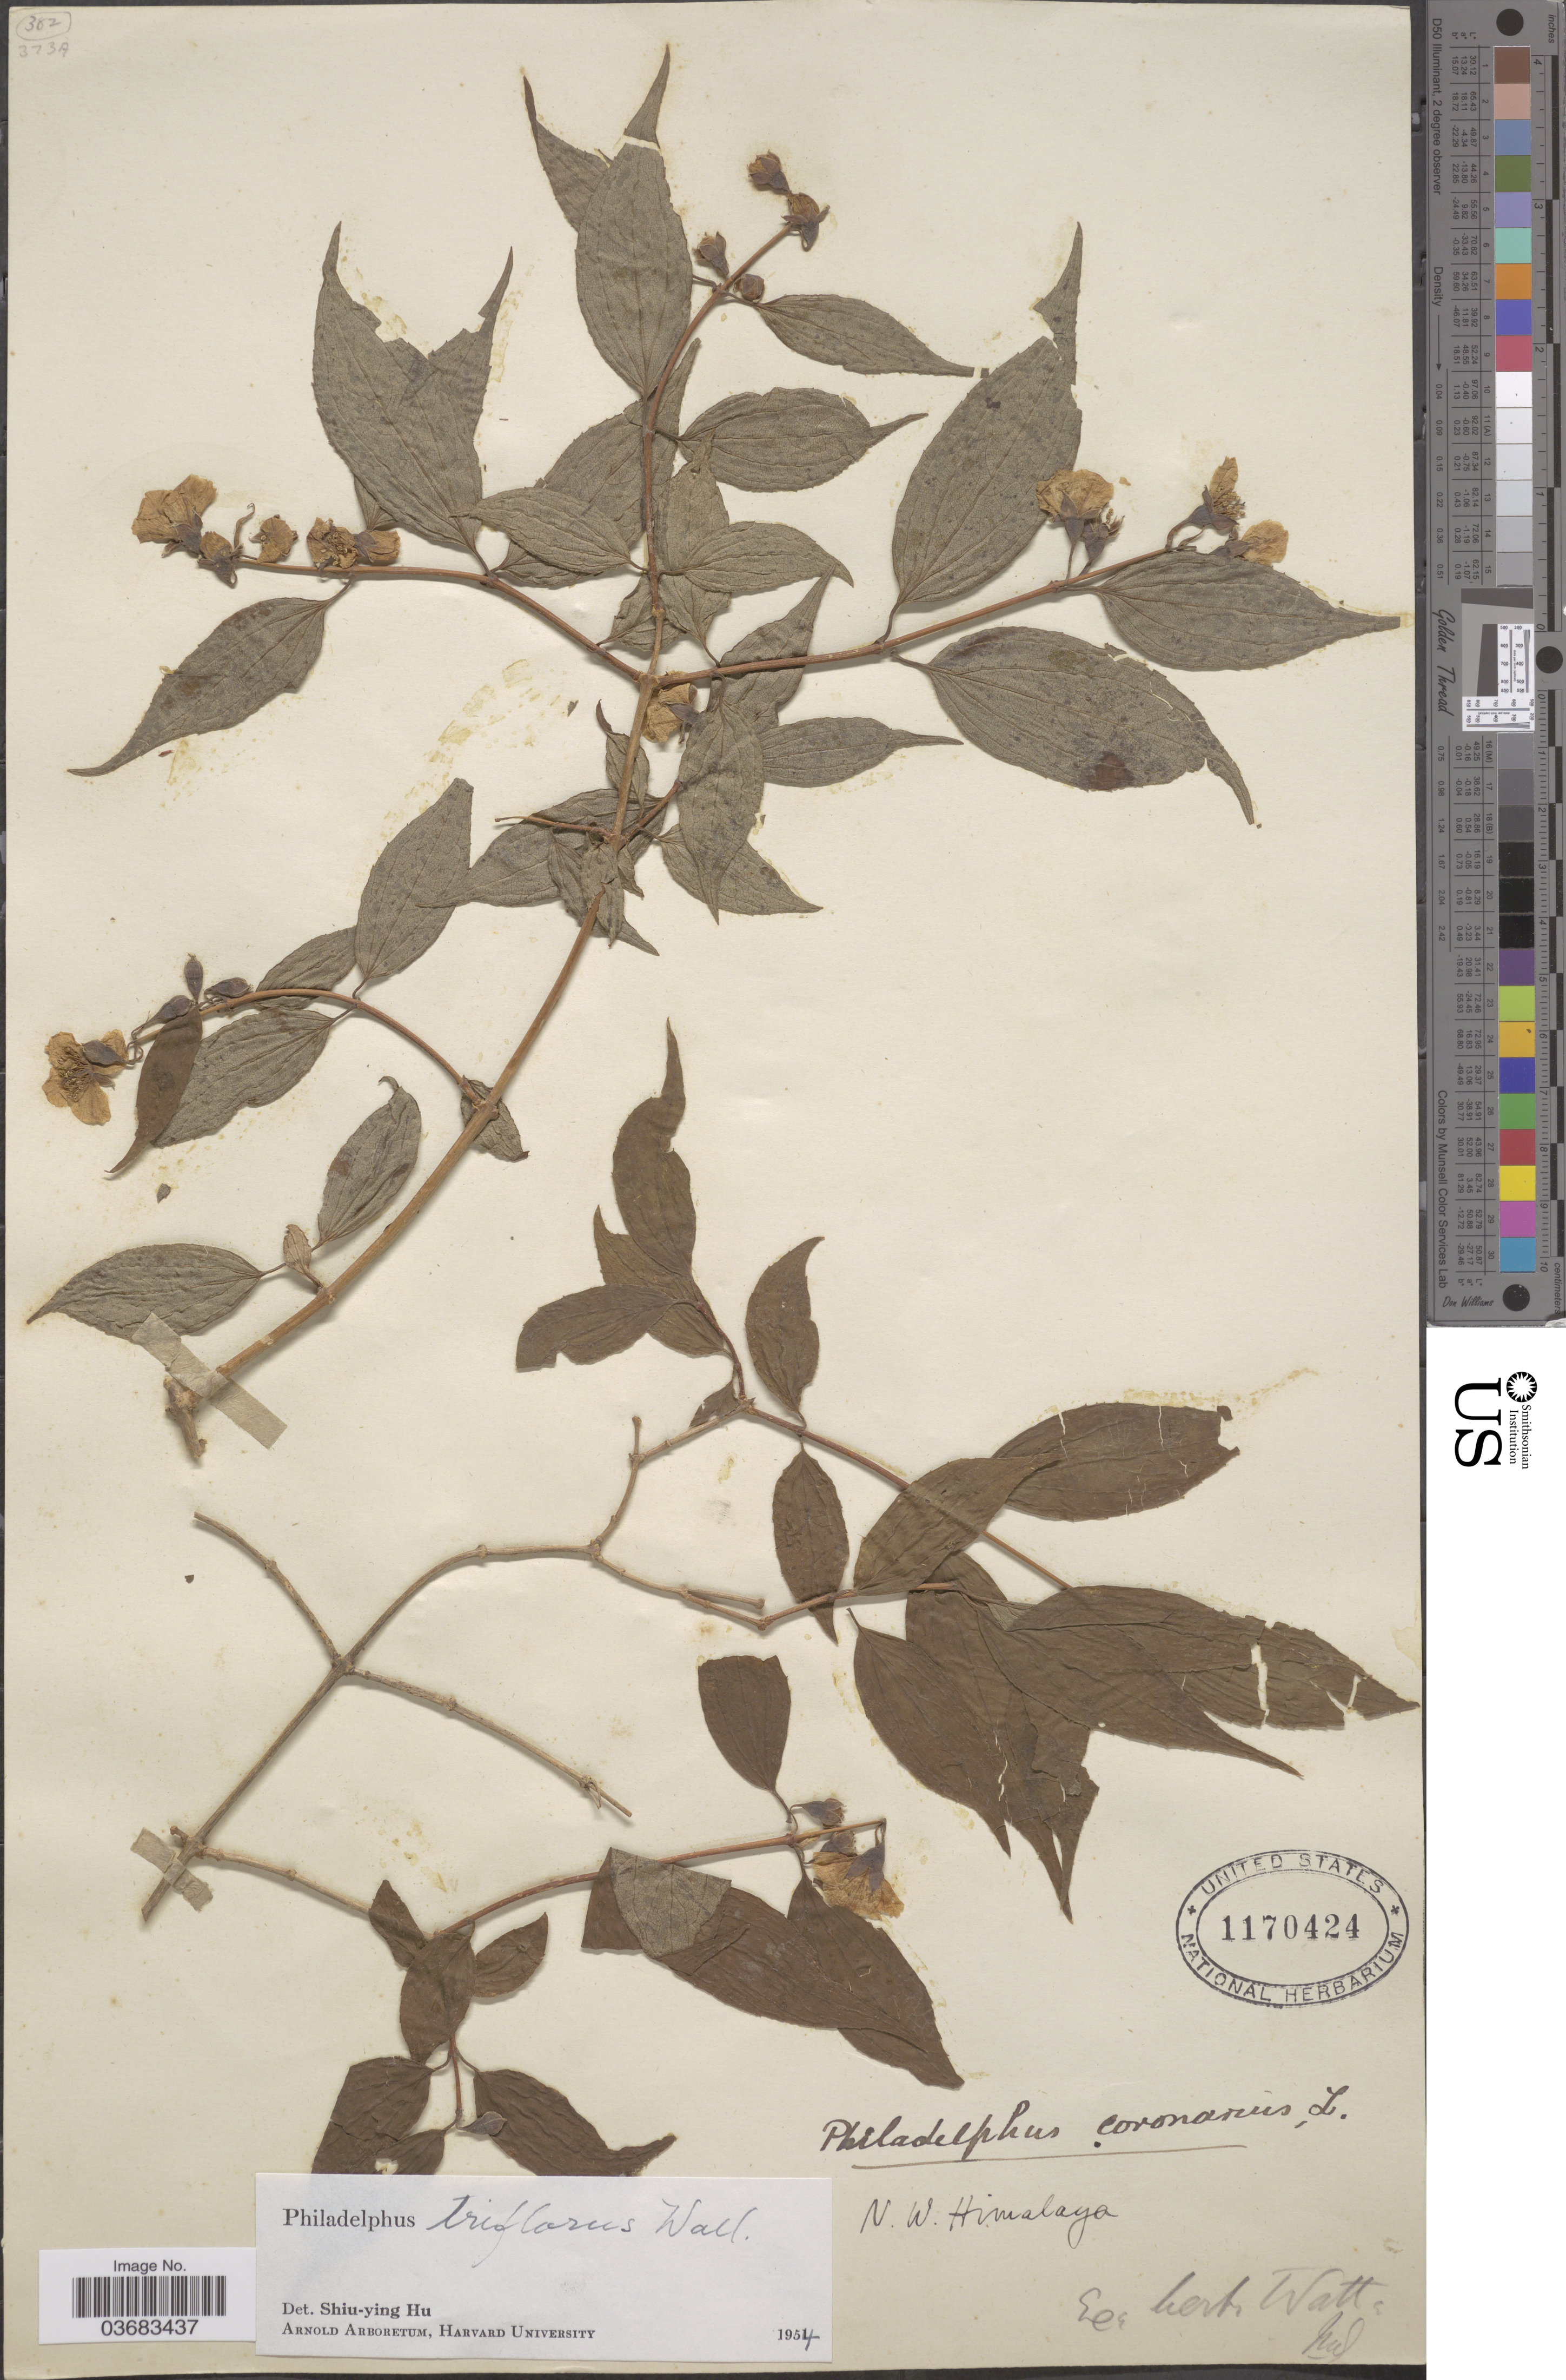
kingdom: Plantae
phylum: Tracheophyta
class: Magnoliopsida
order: Cornales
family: Hydrangeaceae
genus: Philadelphus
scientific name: Philadelphus triflorus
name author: Wall. ex S.Y. Hu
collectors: Ex herb. Watt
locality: N.W. Himalaya.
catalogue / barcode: US 1170424